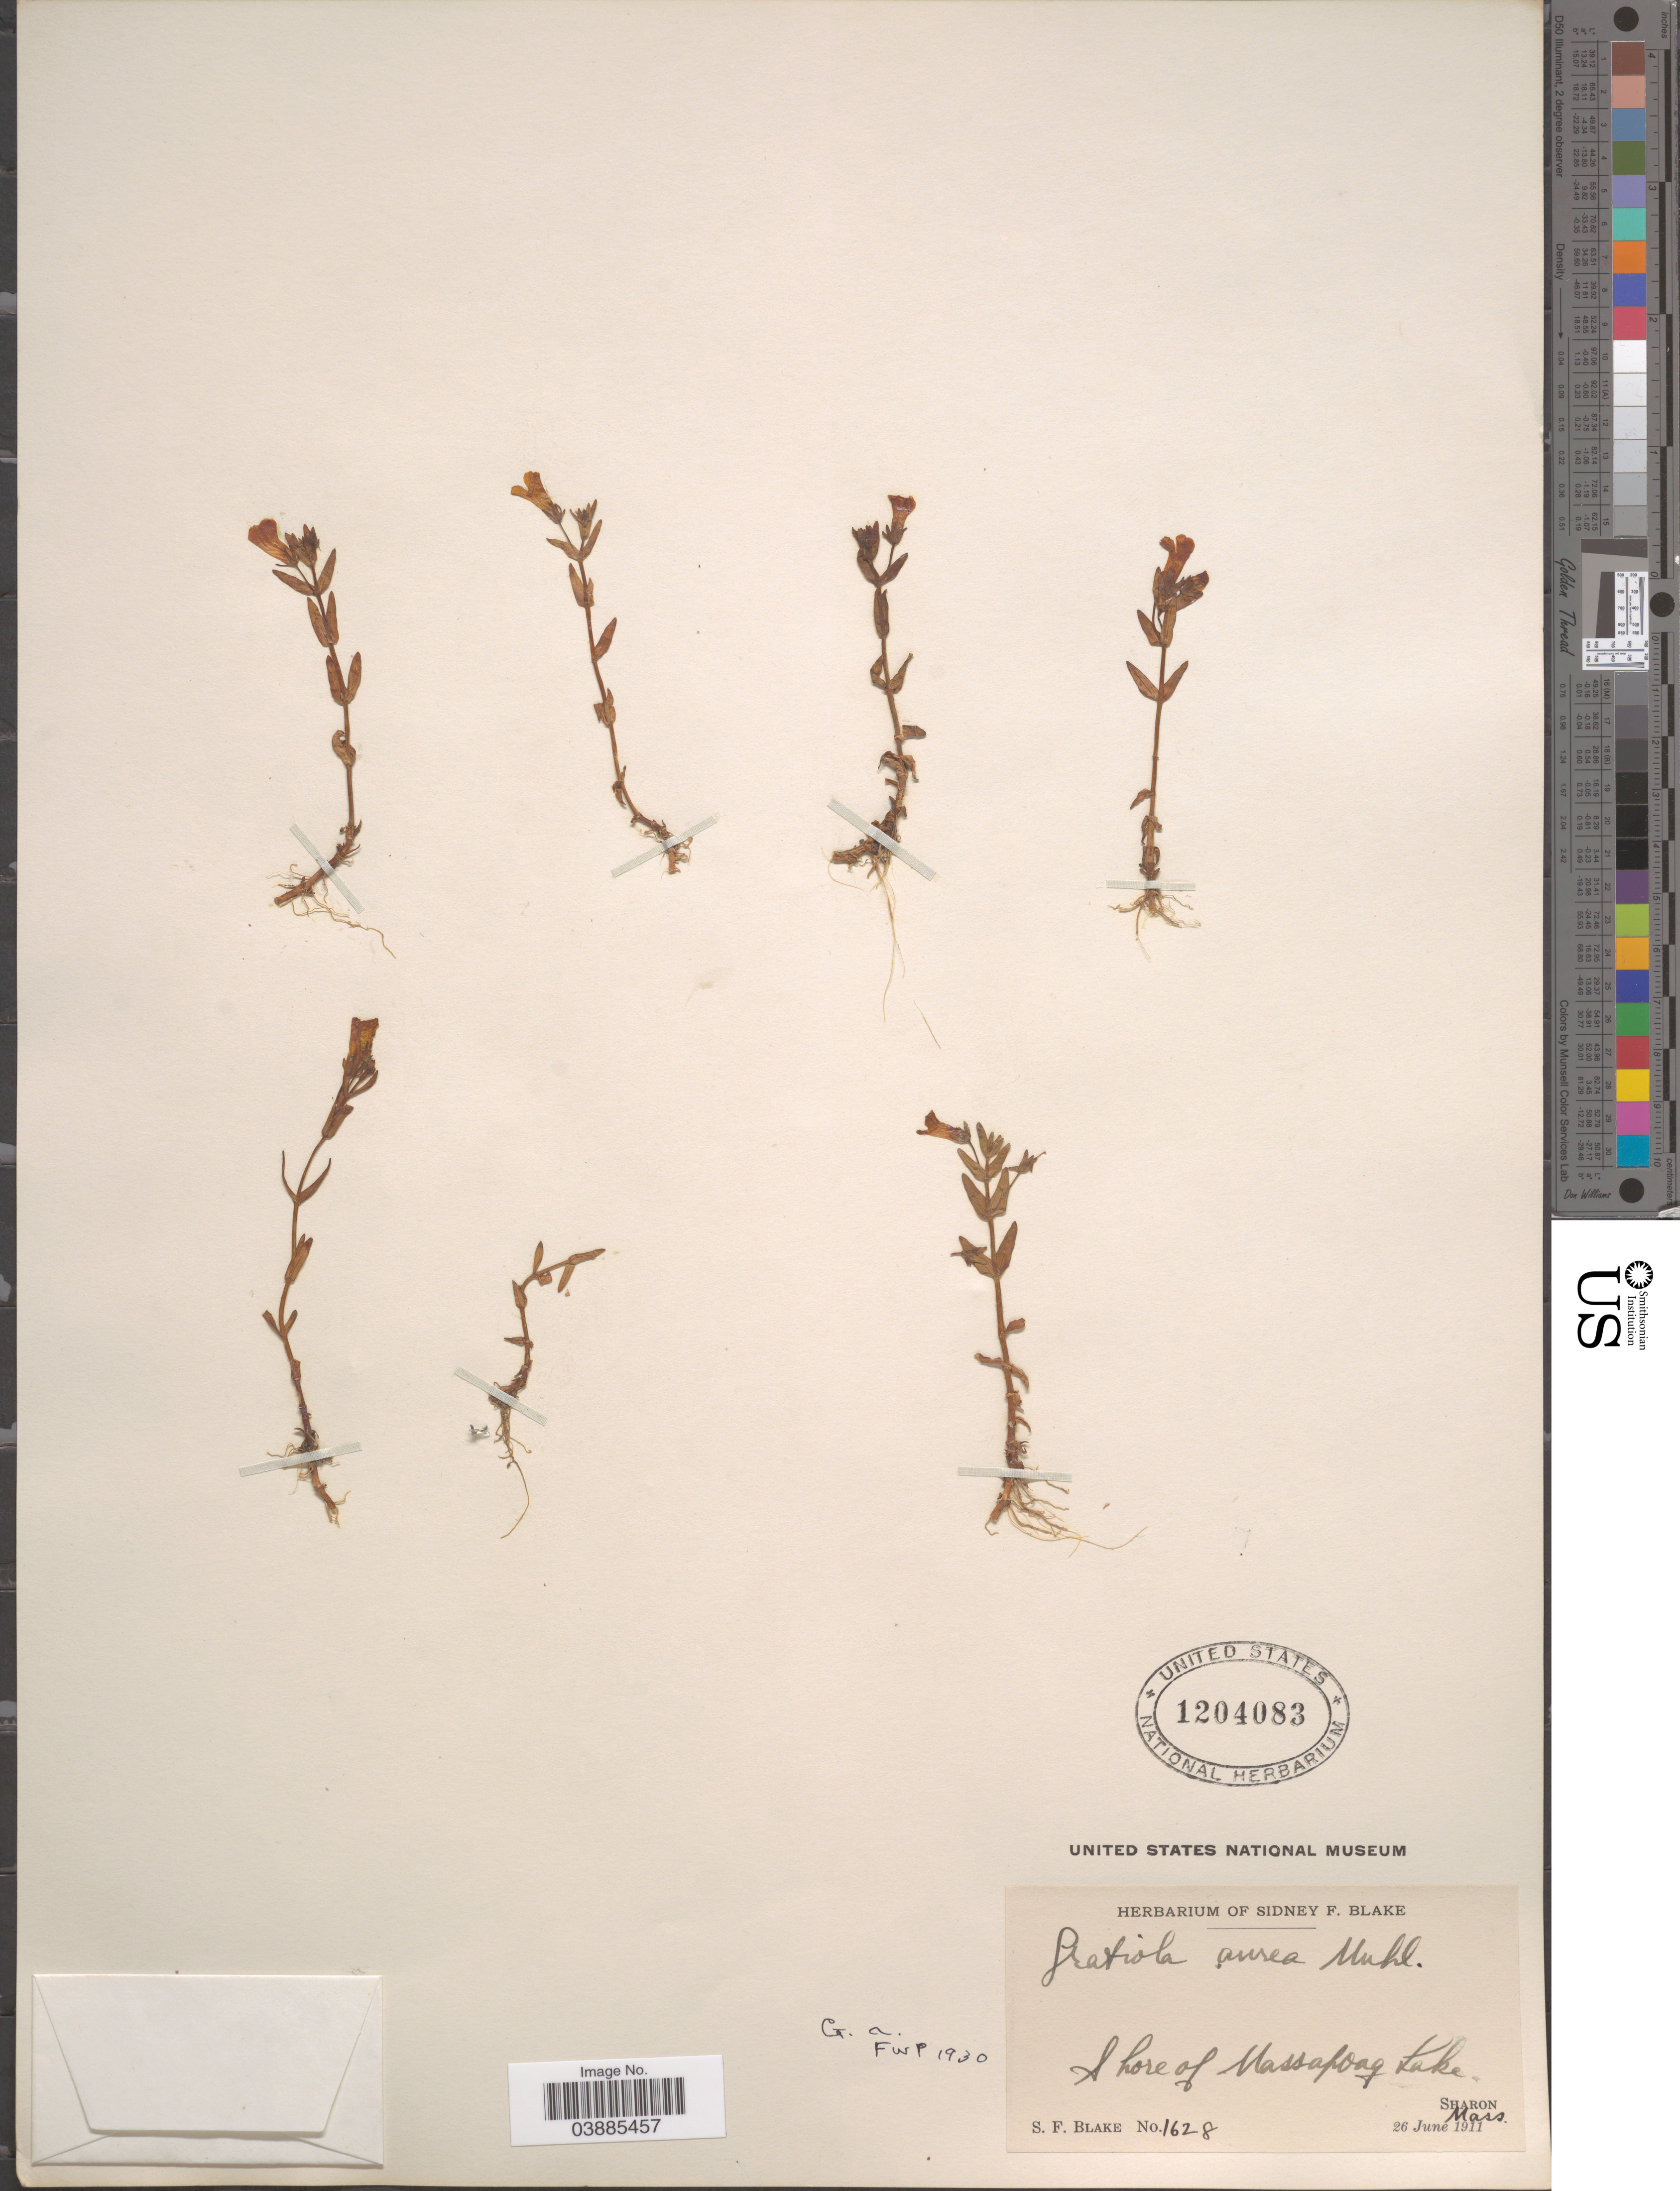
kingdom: Plantae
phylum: Tracheophyta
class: Magnoliopsida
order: Lamiales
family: Plantaginaceae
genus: Gratiola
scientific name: Gratiola aurea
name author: Pursh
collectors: S. Blake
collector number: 1628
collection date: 1911-06-26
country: United States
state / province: Massachusetts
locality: Shore of Massapoag Lake. Sharon.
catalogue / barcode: US 1204083